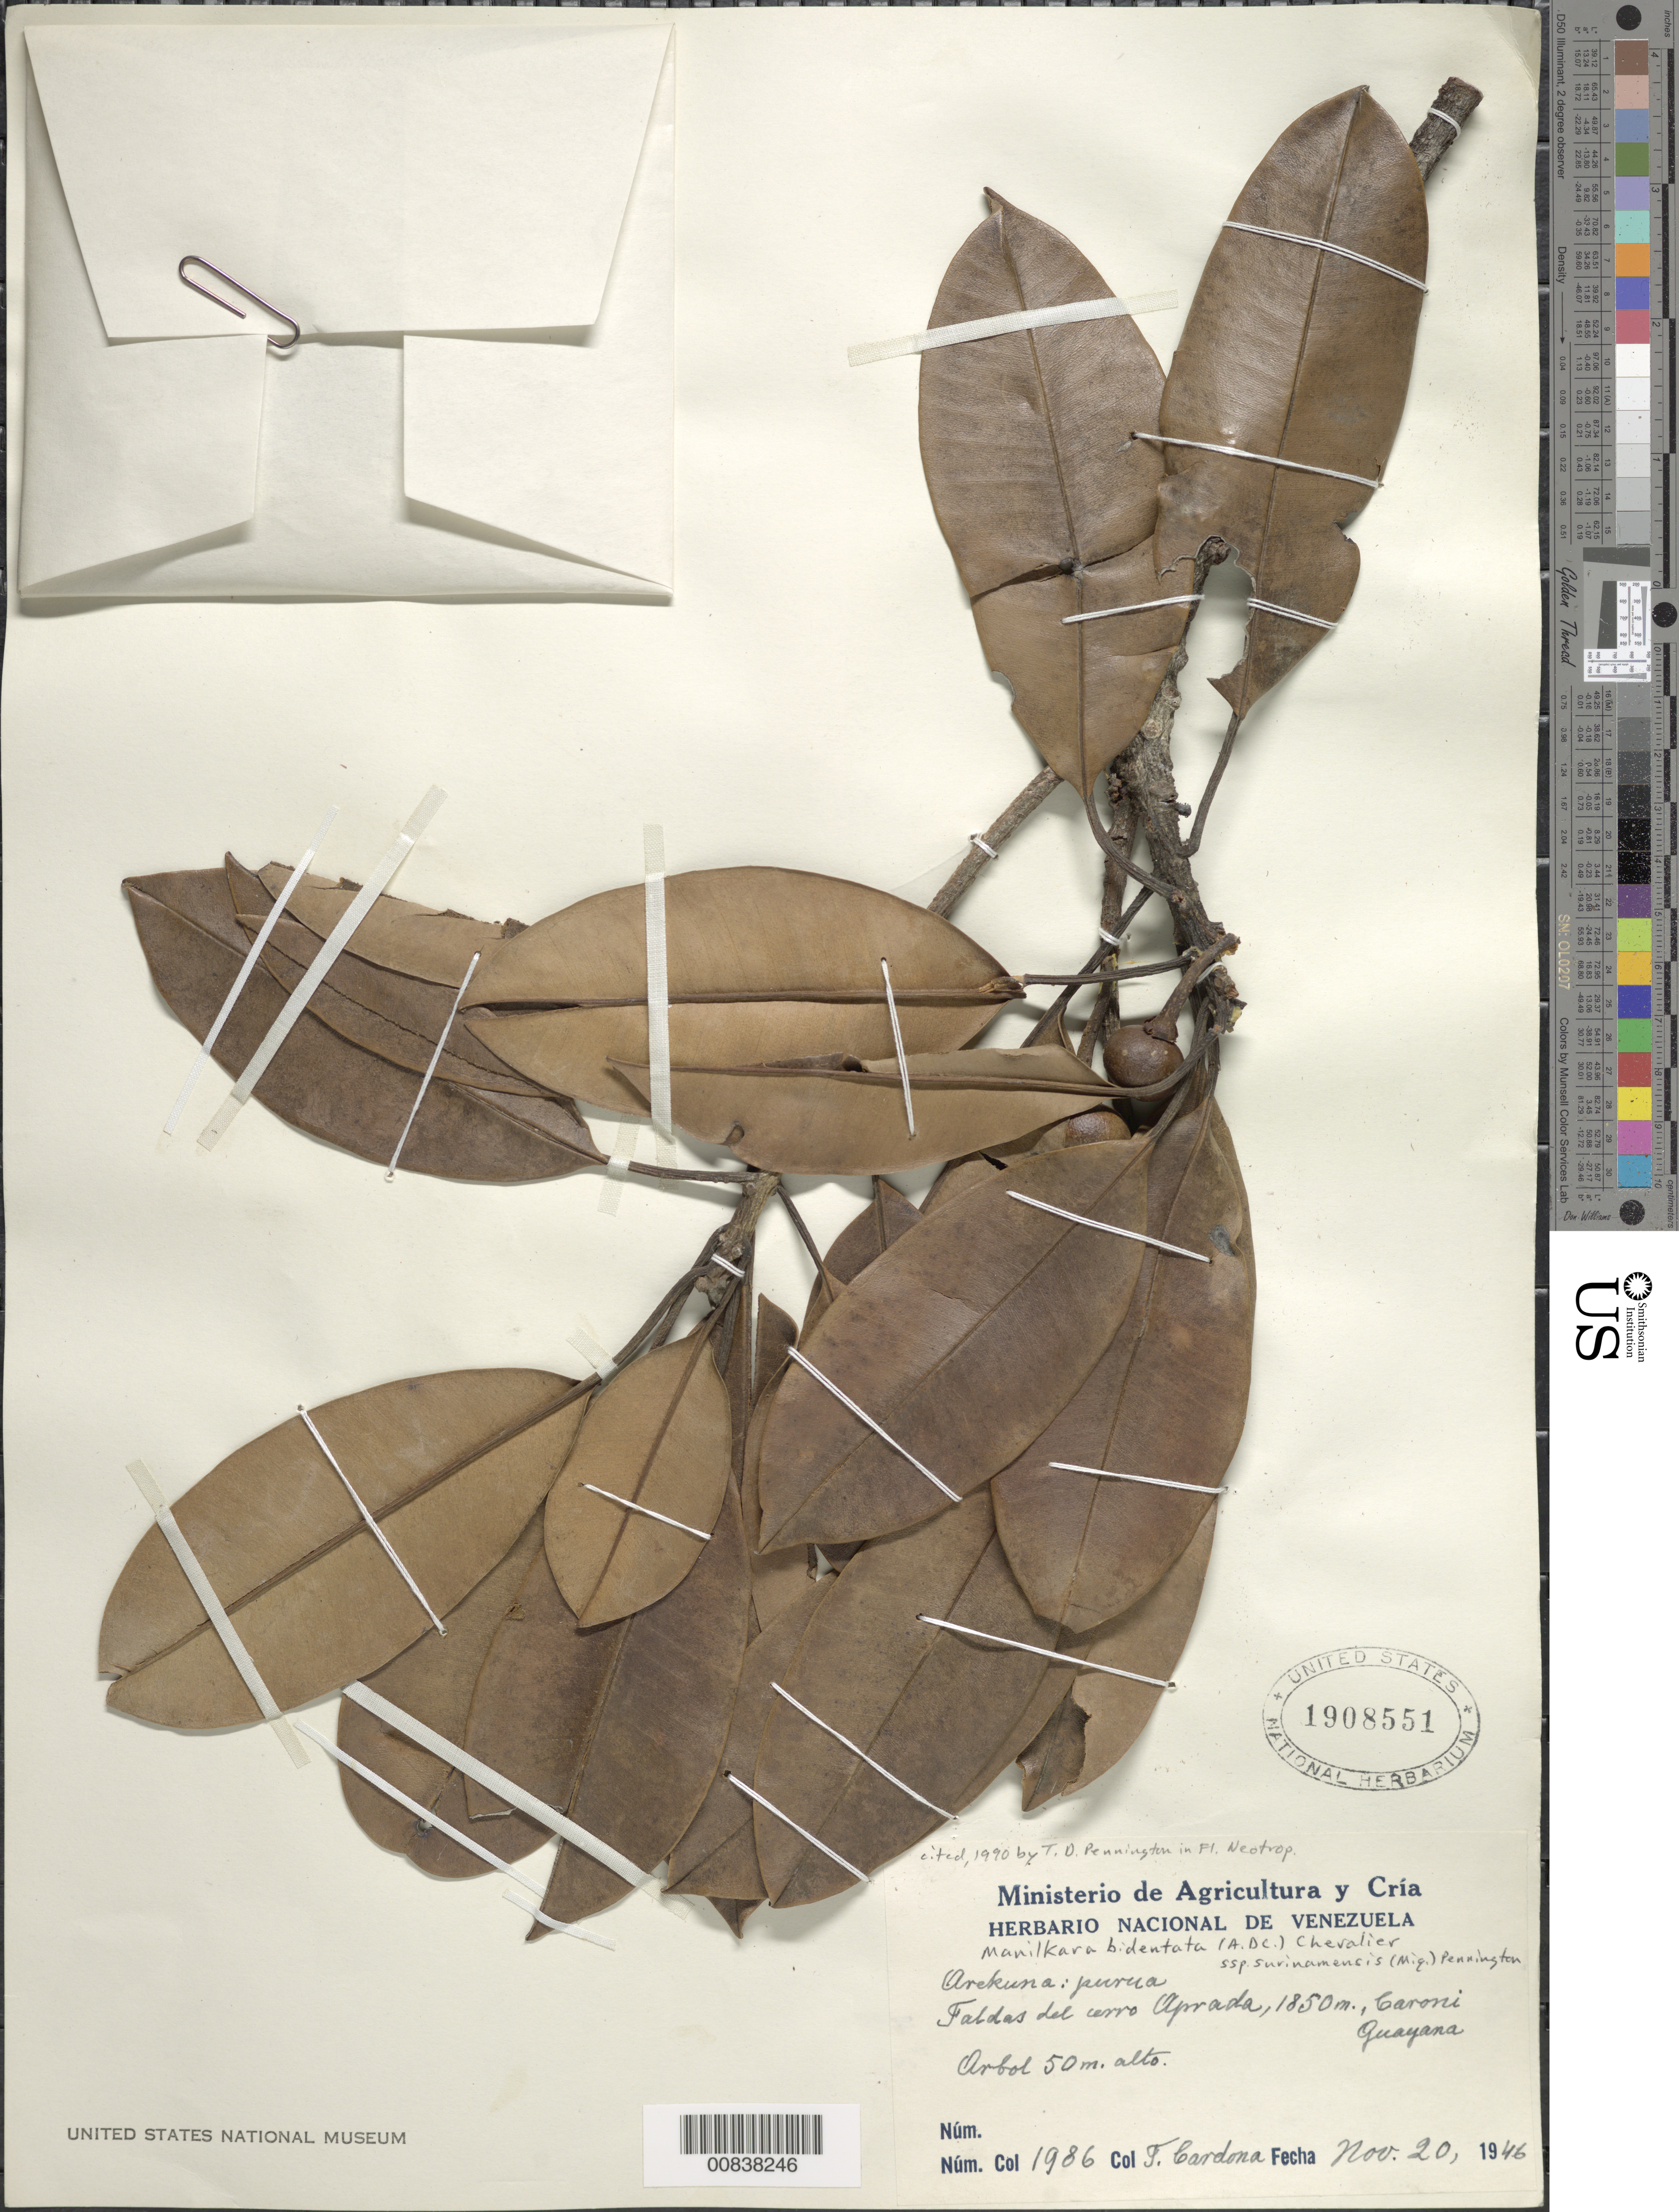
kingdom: Plantae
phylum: Tracheophyta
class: Magnoliopsida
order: Ericales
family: Sapotaceae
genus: Manilkara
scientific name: Manilkara bidentata subsp. surinamensis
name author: (Miq.) T.D. Penn.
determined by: Pennington, T. D., (K)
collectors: F. Cardona Puig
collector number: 1986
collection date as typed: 20-Nov-46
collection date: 1946-11-20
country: Venezuela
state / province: Bolívar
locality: Cerro Aprada, Río Caroní, Guayana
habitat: Faldas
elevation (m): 1850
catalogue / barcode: US 1908551